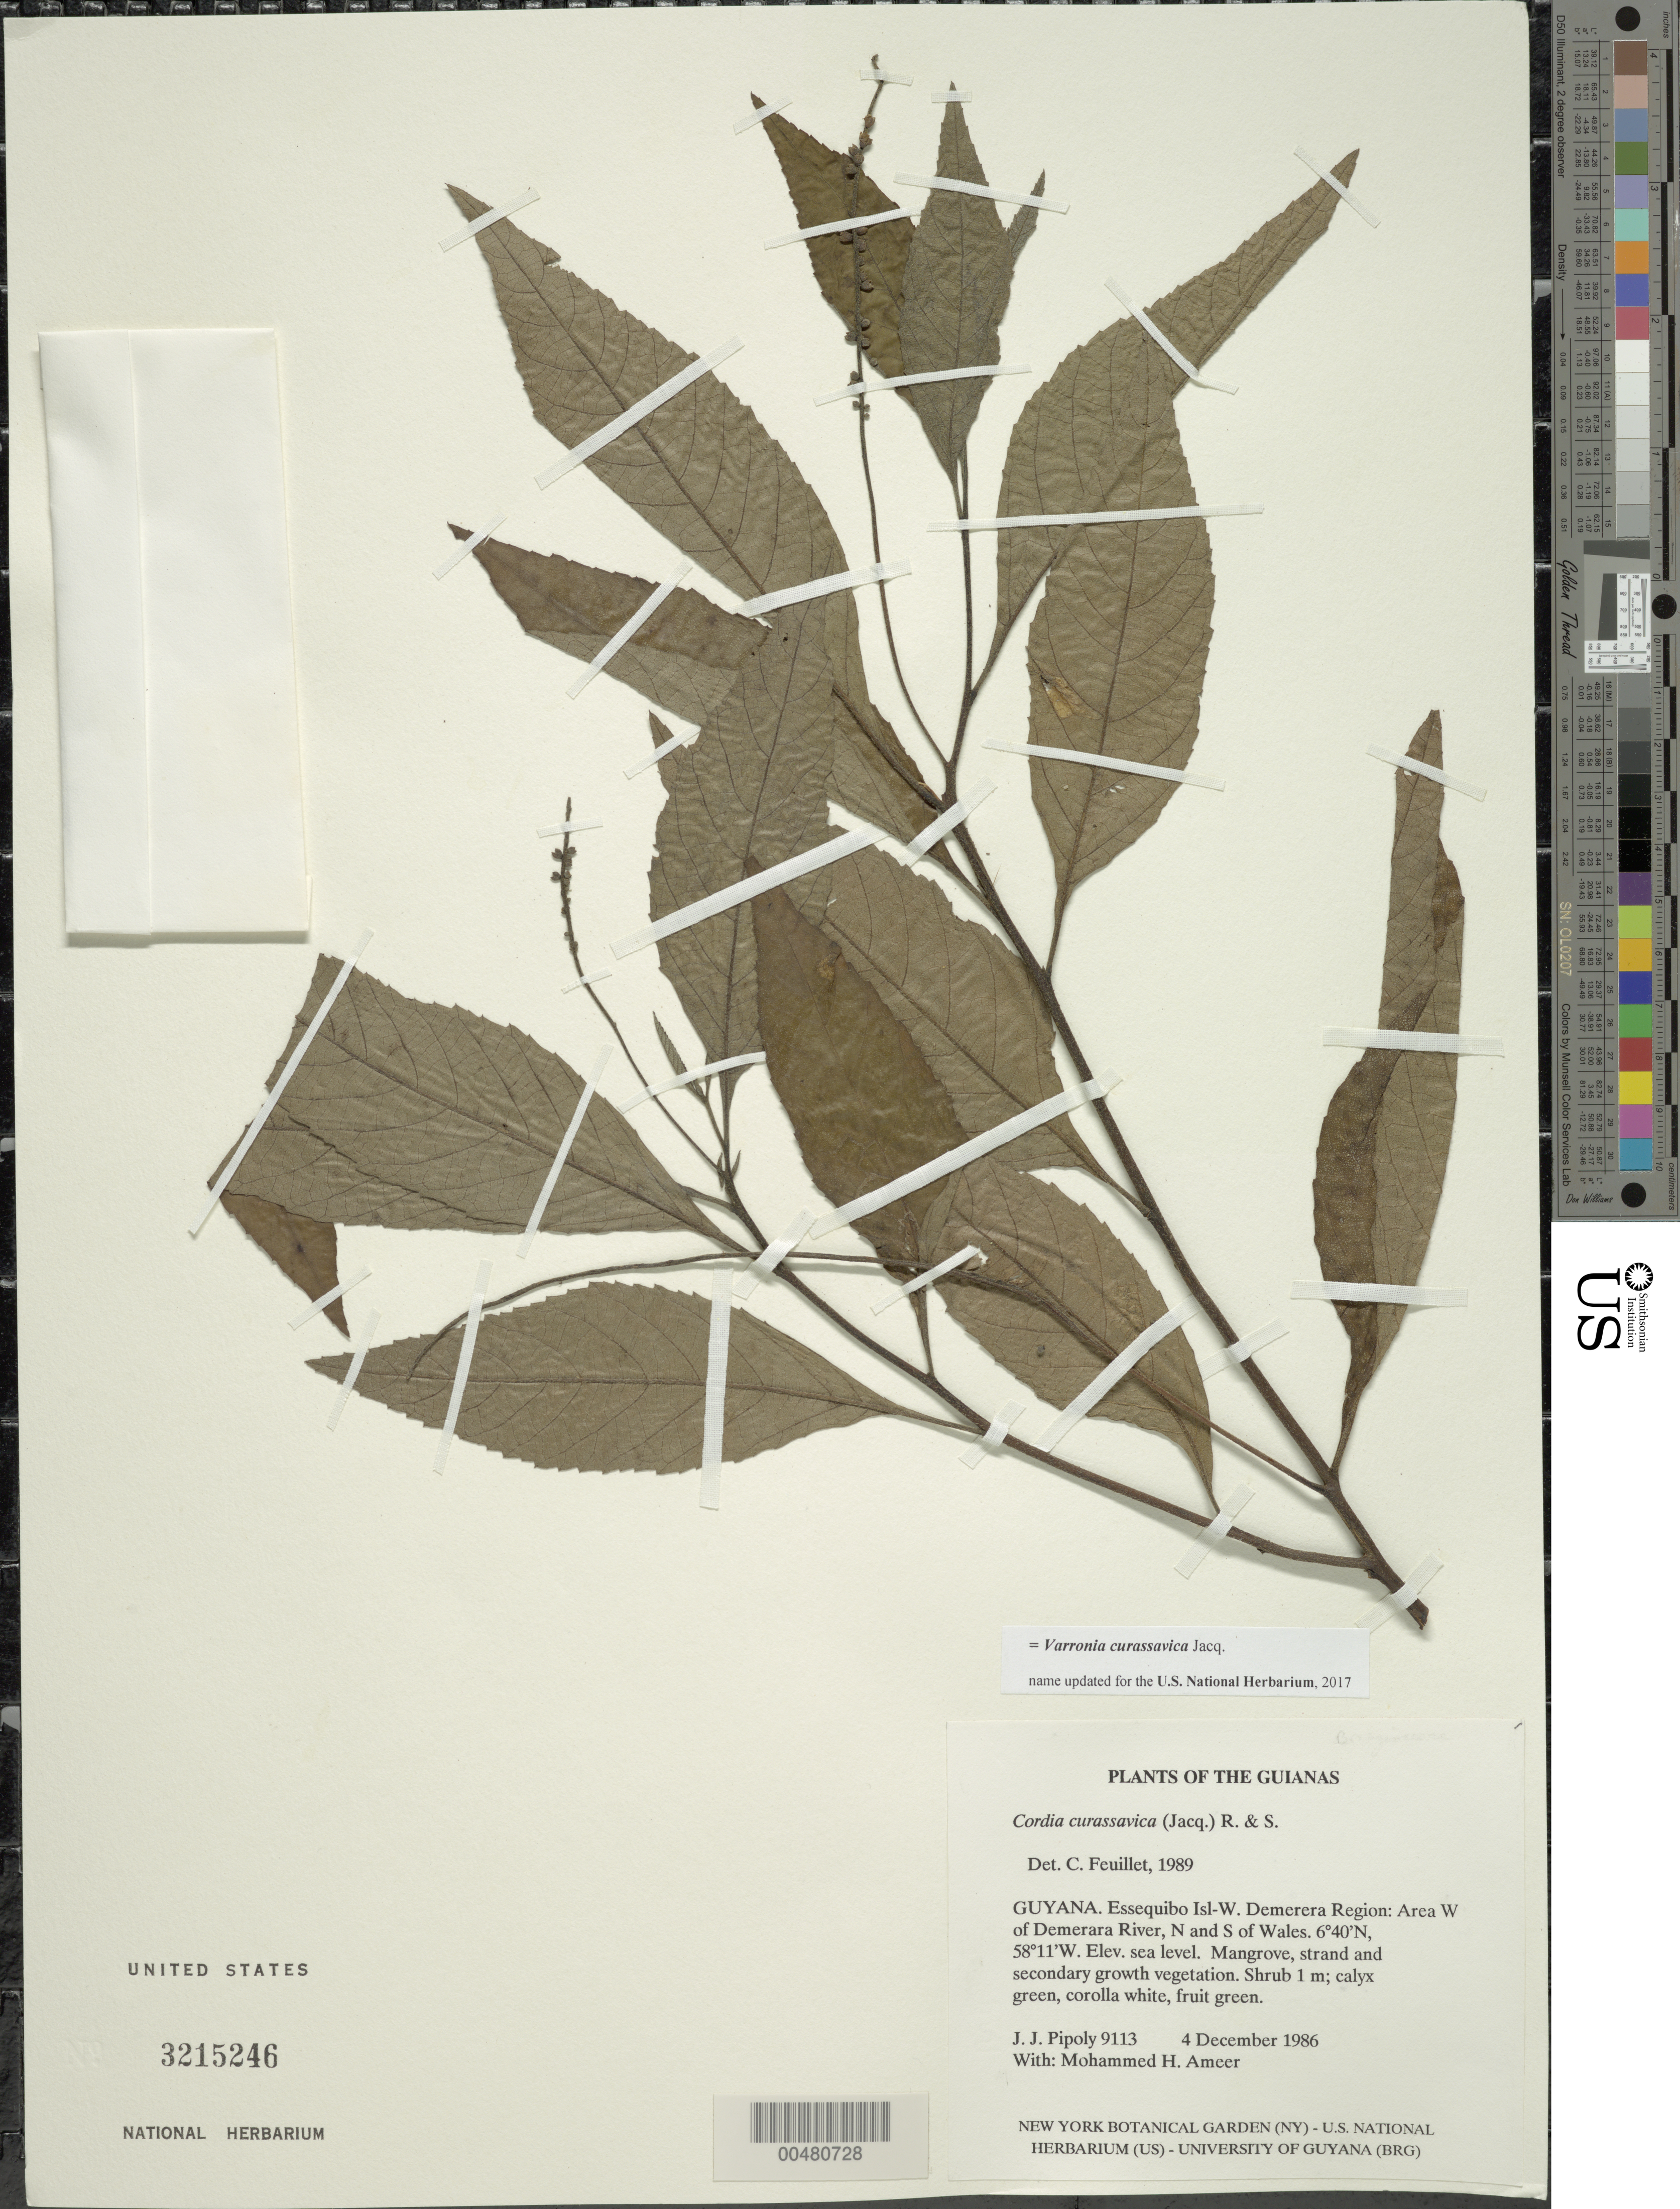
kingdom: Plantae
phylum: Tracheophyta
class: Magnoliopsida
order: Boraginales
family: Cordiaceae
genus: Varronia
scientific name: Varronia curassavica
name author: Jacq.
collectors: J. J. Pipoly & M. Ameer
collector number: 9113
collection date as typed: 4 December 1986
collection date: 1986-12-04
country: Guyana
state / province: Essequibo Isl-W. Demerara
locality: Area W of Demerara River, N and S of Wales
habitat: Mangrove, strand and secondary growth vegetation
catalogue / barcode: US 3215246